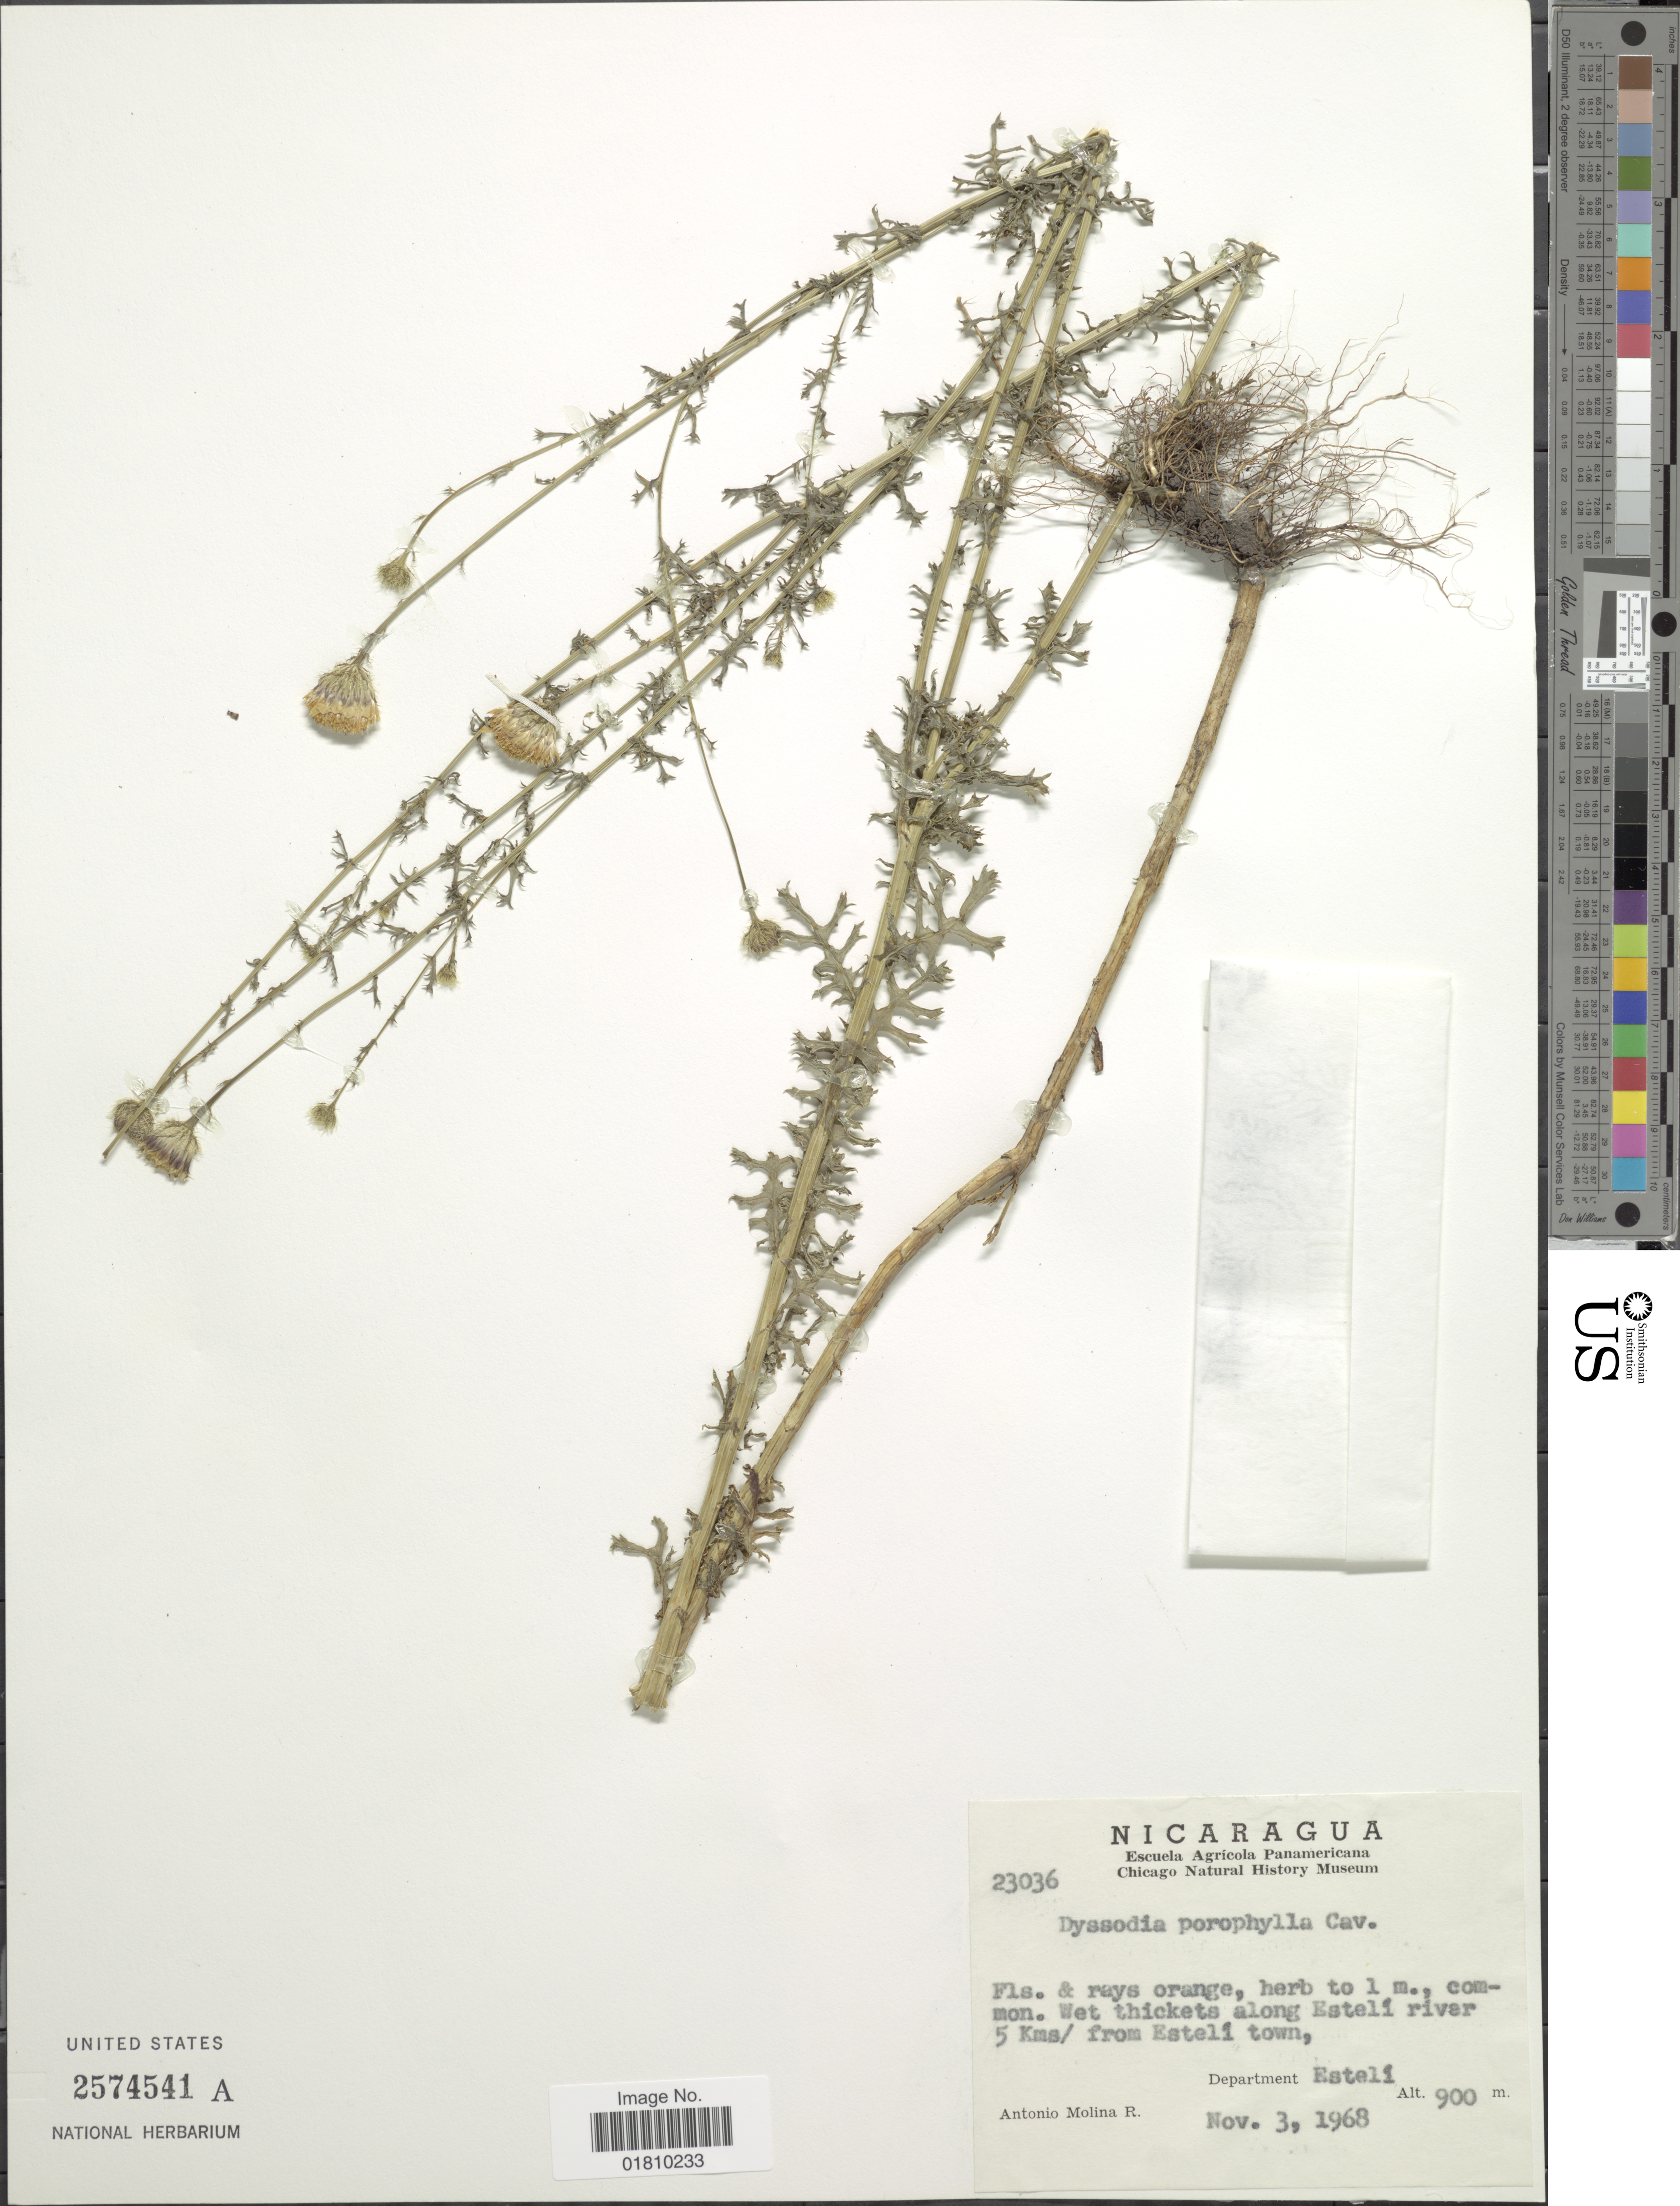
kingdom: Plantae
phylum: Tracheophyta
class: Magnoliopsida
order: Asterales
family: Asteraceae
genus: Adenophyllum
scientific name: Adenophyllum porophyllum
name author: (Cav.) Hemsl.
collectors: A. Molina R.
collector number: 23036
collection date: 1968-11-03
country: Nicaragua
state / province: Esteli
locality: Wet thickets along Estelí river 5 kms/ from Estlí town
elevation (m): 900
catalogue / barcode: US 2574541A